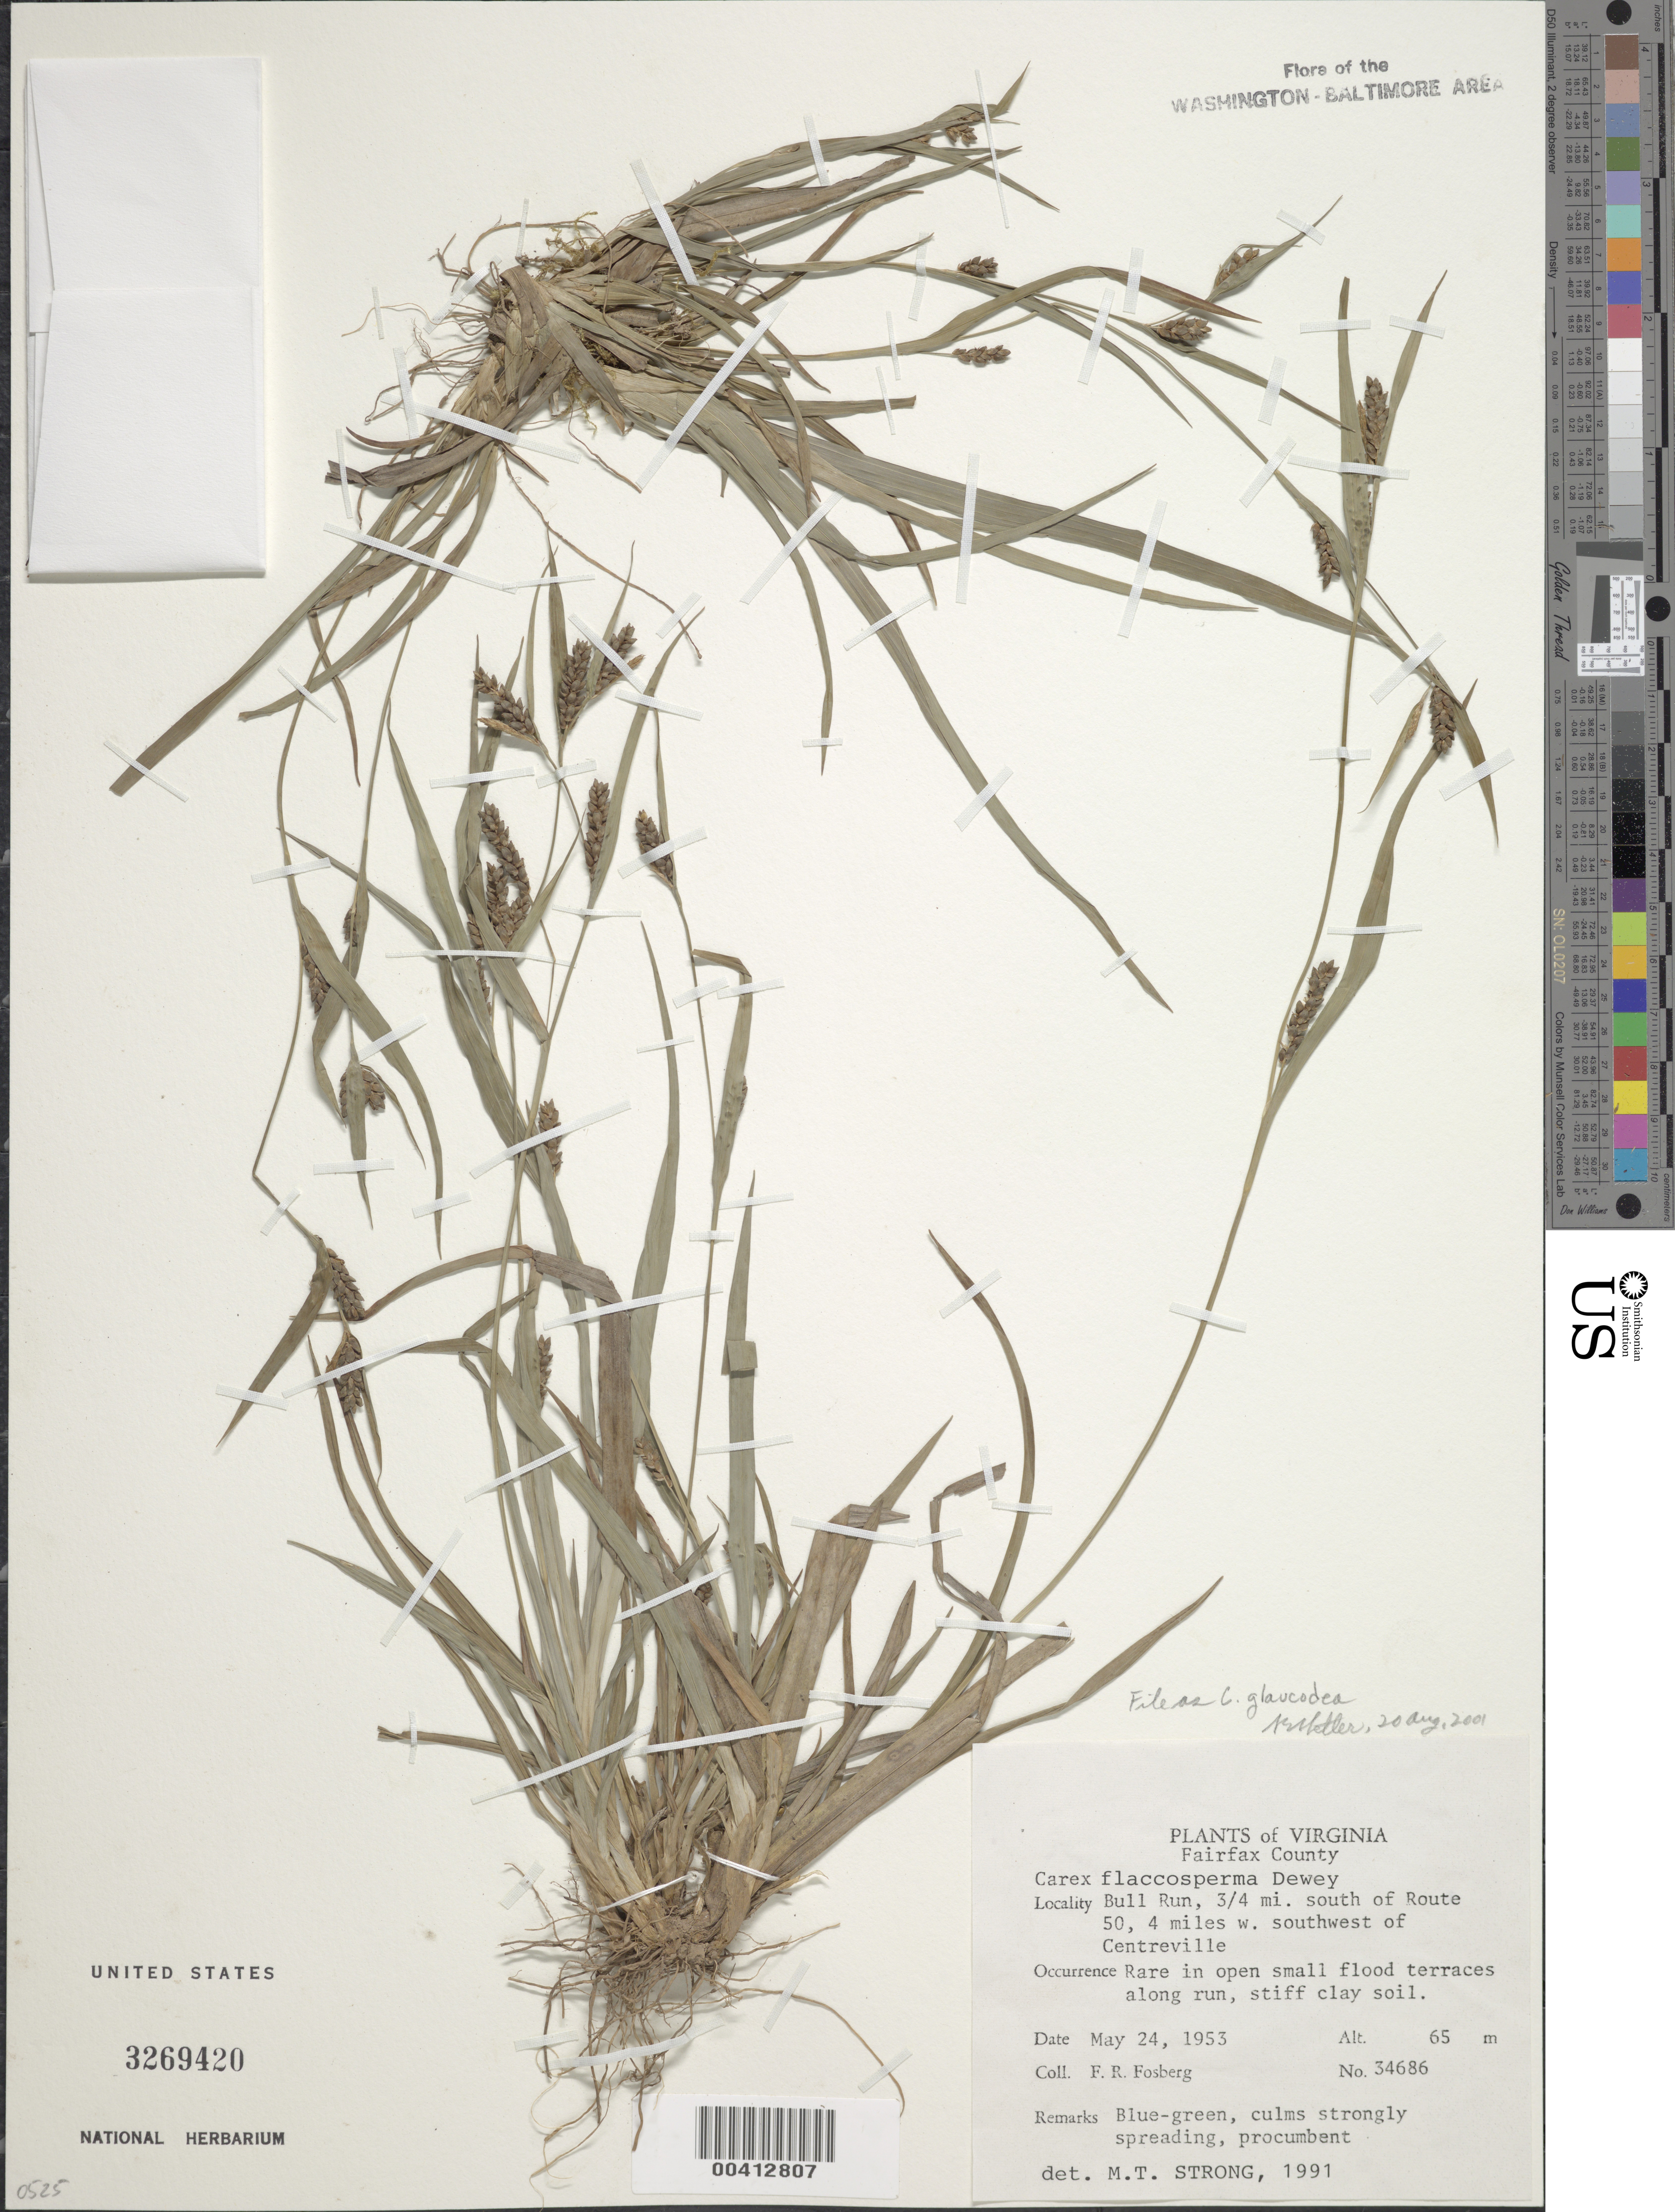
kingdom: Plantae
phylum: Tracheophyta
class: Liliopsida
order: Poales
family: Cyperaceae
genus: Carex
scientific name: Carex glaucodea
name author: Tuck. ex Olney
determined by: Shetler, Stanwyn G., (US), NMNH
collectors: F. R. Fosberg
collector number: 34686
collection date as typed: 24 May 1953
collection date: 1953-05-24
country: United States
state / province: Virginia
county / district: Fairfax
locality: Bull Run, S of Rte 50, SW of Centreville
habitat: Small flood terraces along run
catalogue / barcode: US 3269420